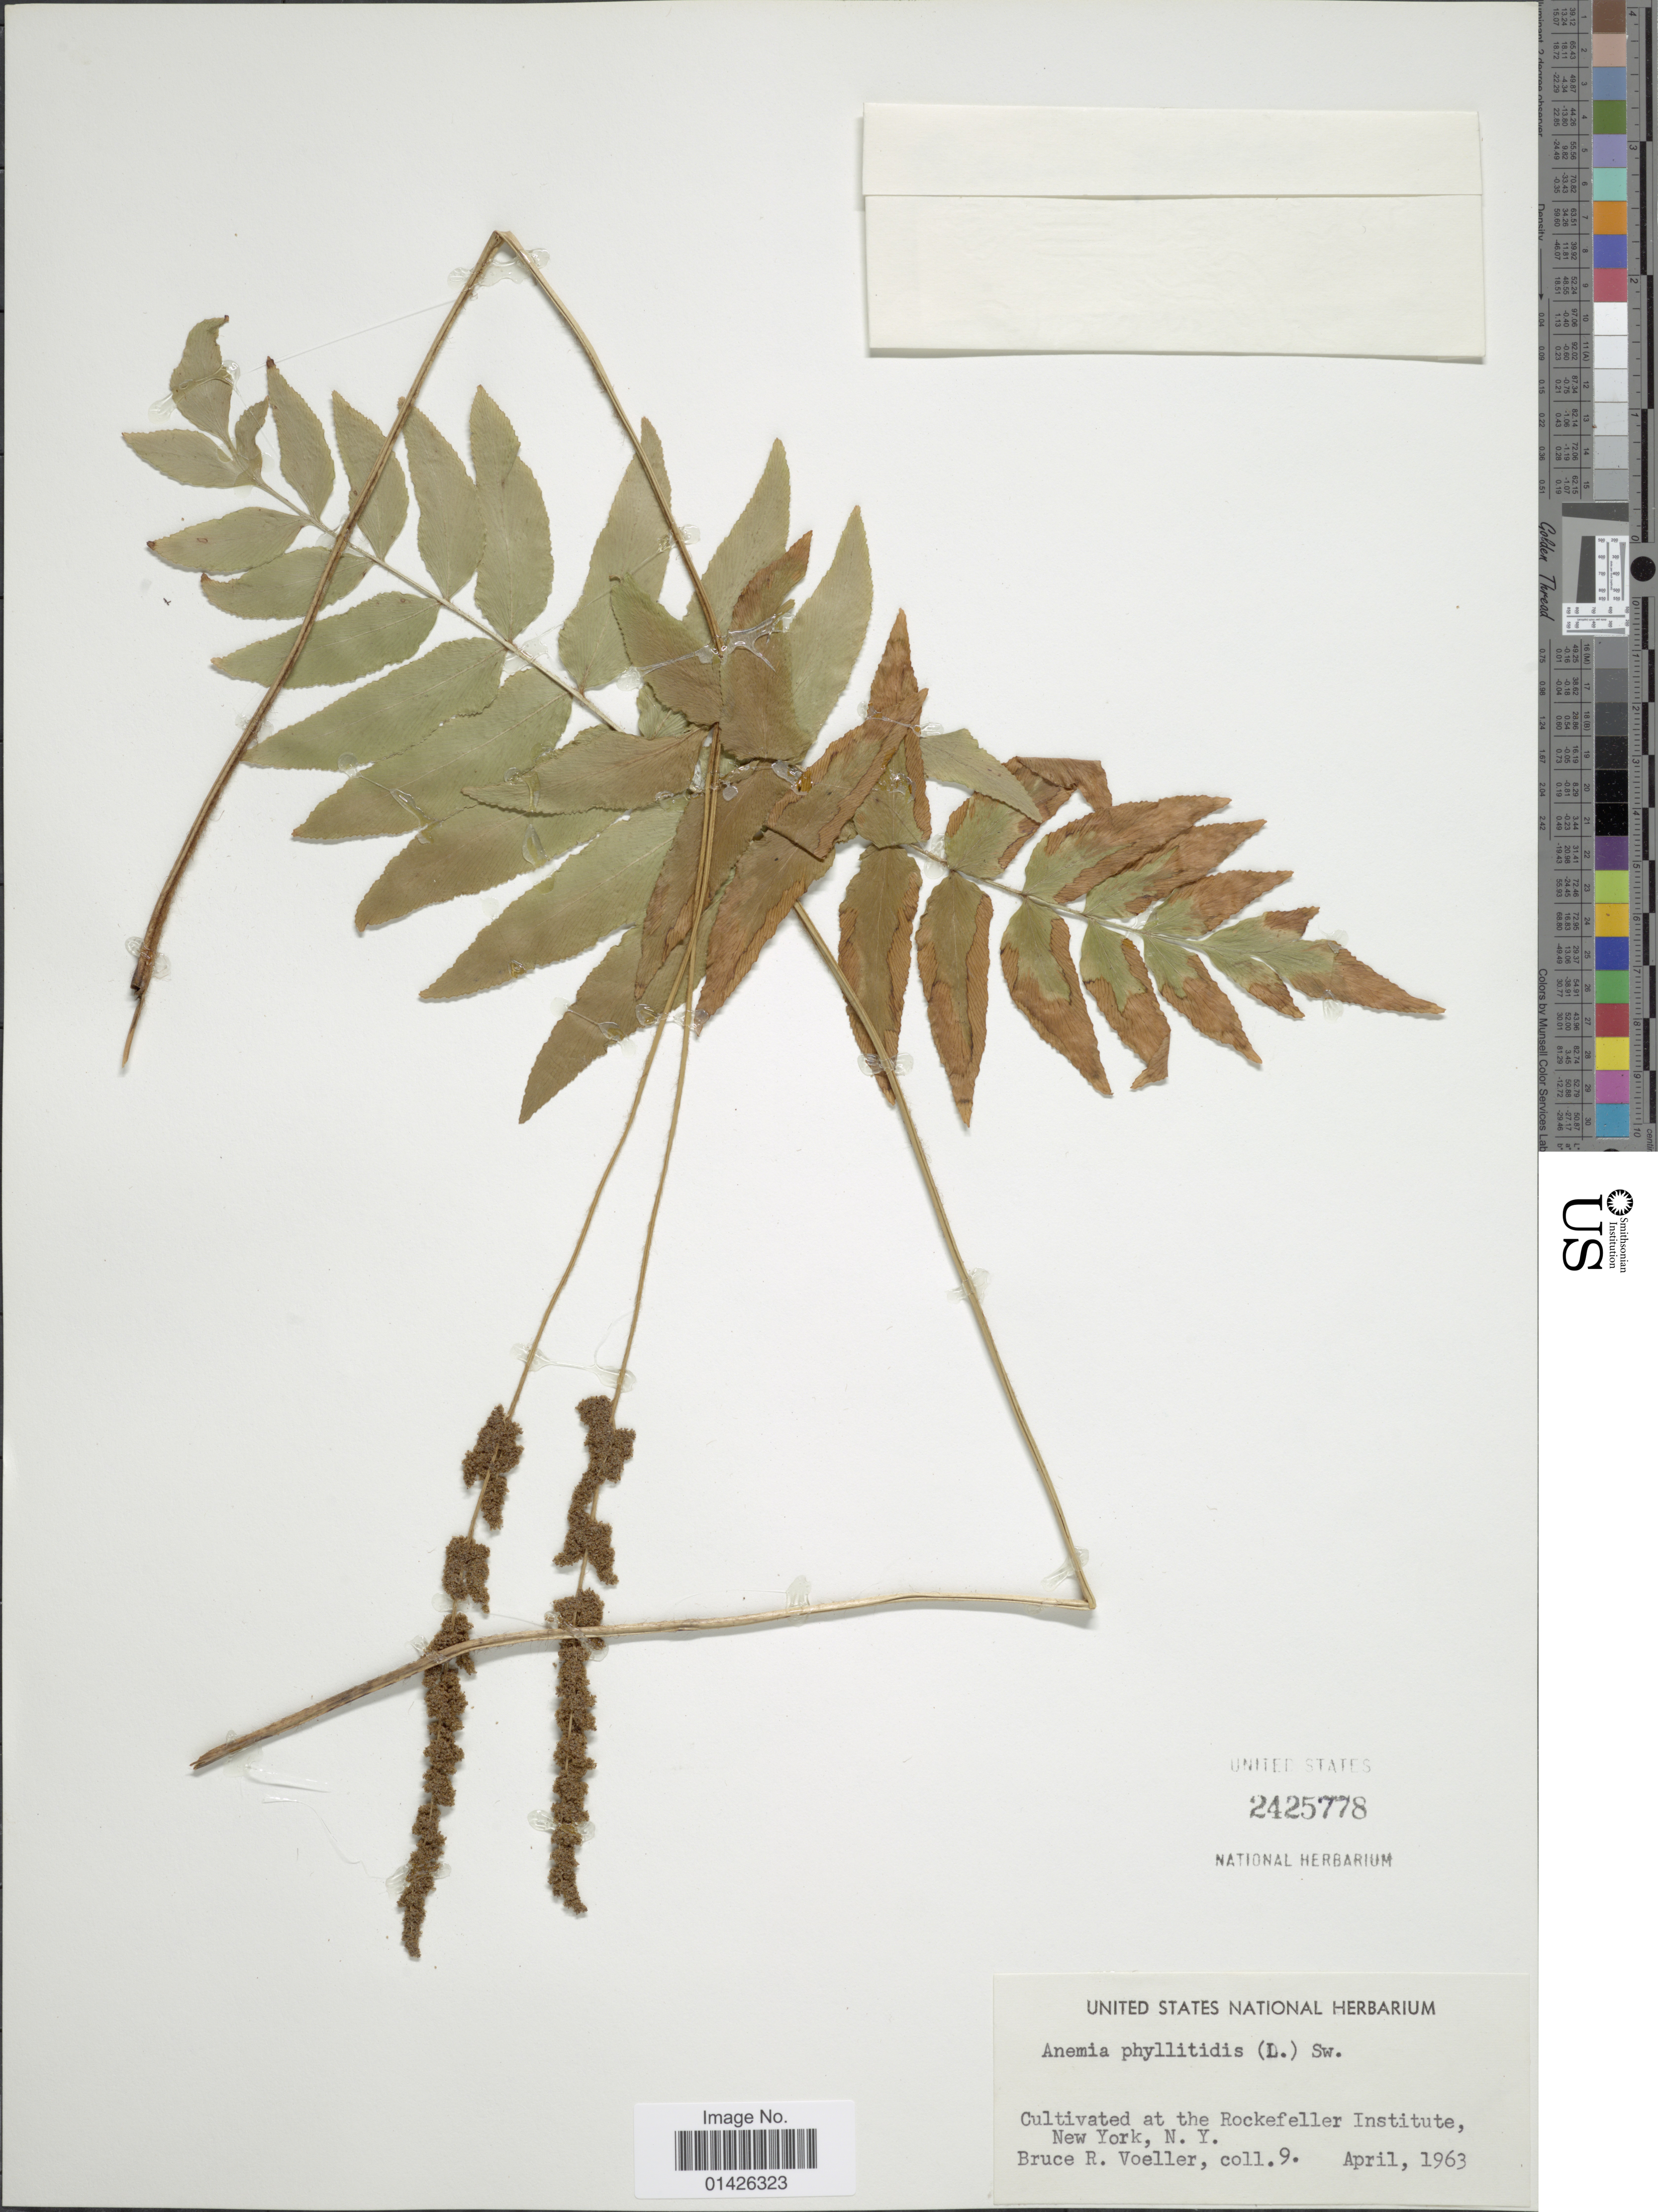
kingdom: Plantae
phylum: Tracheophyta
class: Polypodiopsida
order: Schizaeales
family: Anemiaceae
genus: Anemia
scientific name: Anemia phyllitidis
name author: (L.) Sw.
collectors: B. Voeller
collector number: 9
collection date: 1963-04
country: United States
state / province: New York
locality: Cutivated at the Rockefeller Instute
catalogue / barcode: US 2425778